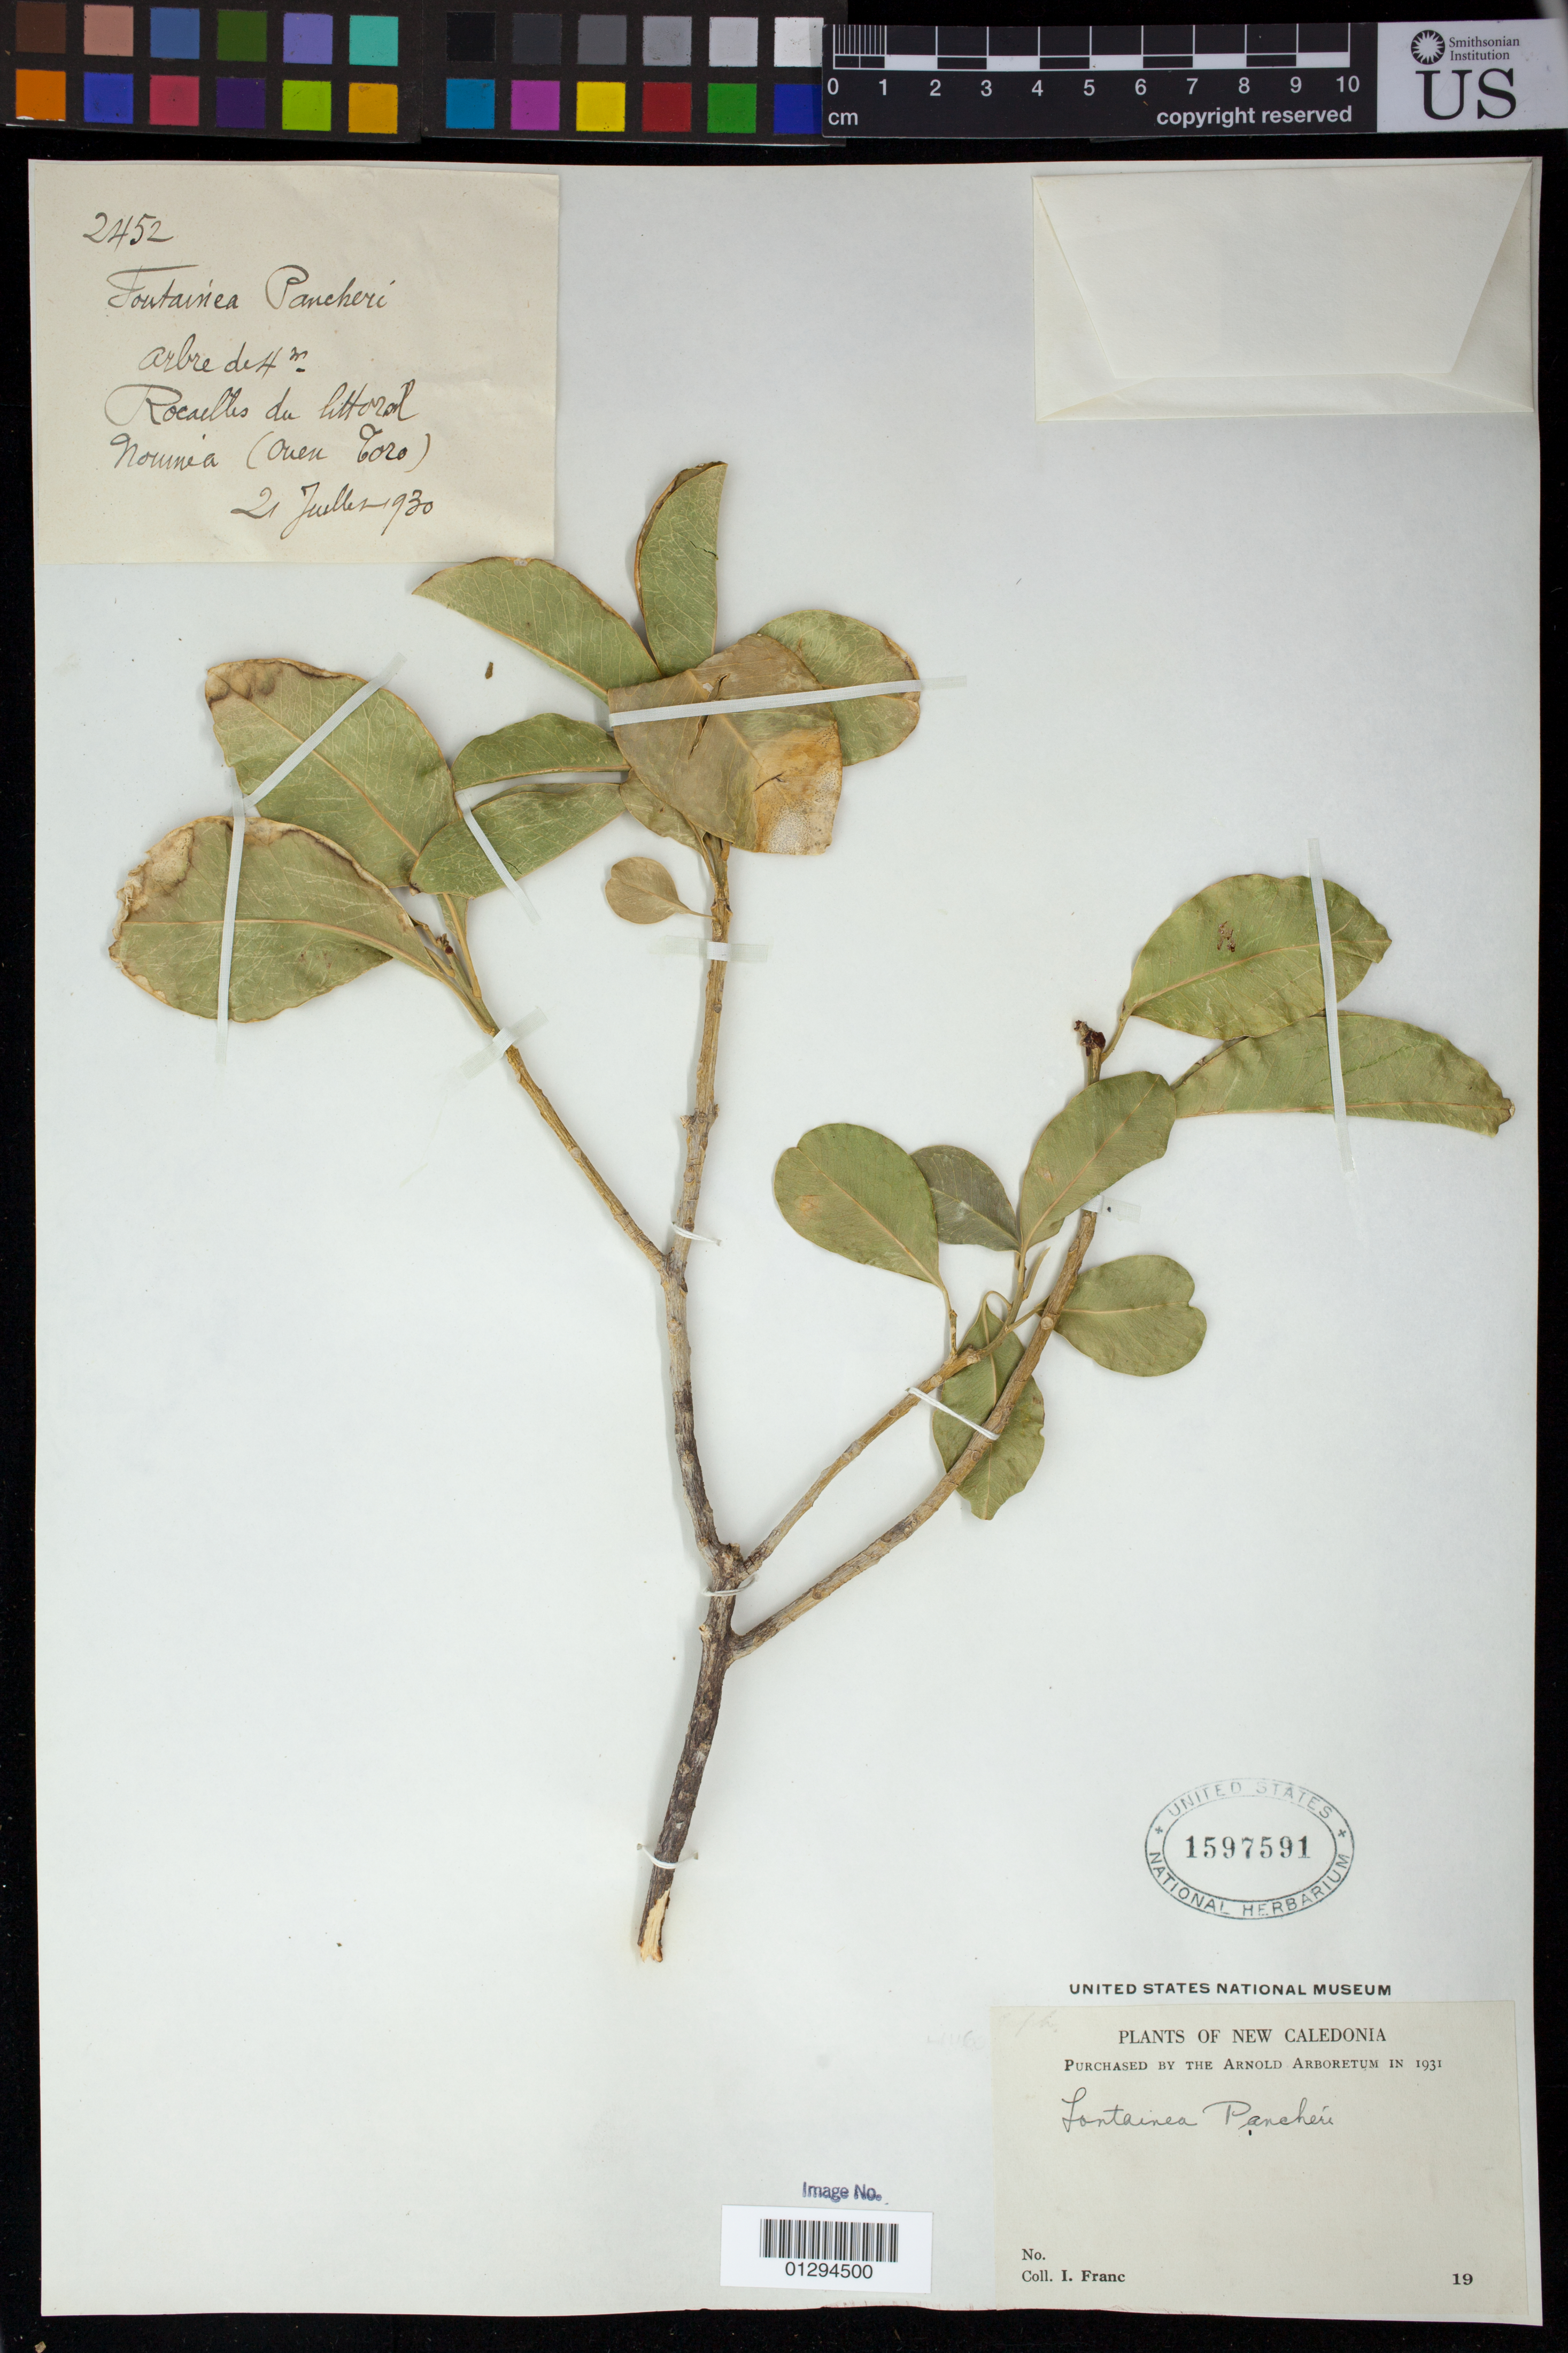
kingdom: Plantae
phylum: Tracheophyta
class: Magnoliopsida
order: Malpighiales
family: Euphorbiaceae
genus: Fontainea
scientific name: Fontainea pancheri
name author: (Baill.) Heckel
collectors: I. Franc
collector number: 2452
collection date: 1930-07-21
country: New Caledonia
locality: Rocailles du littoral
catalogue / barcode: US 1597591